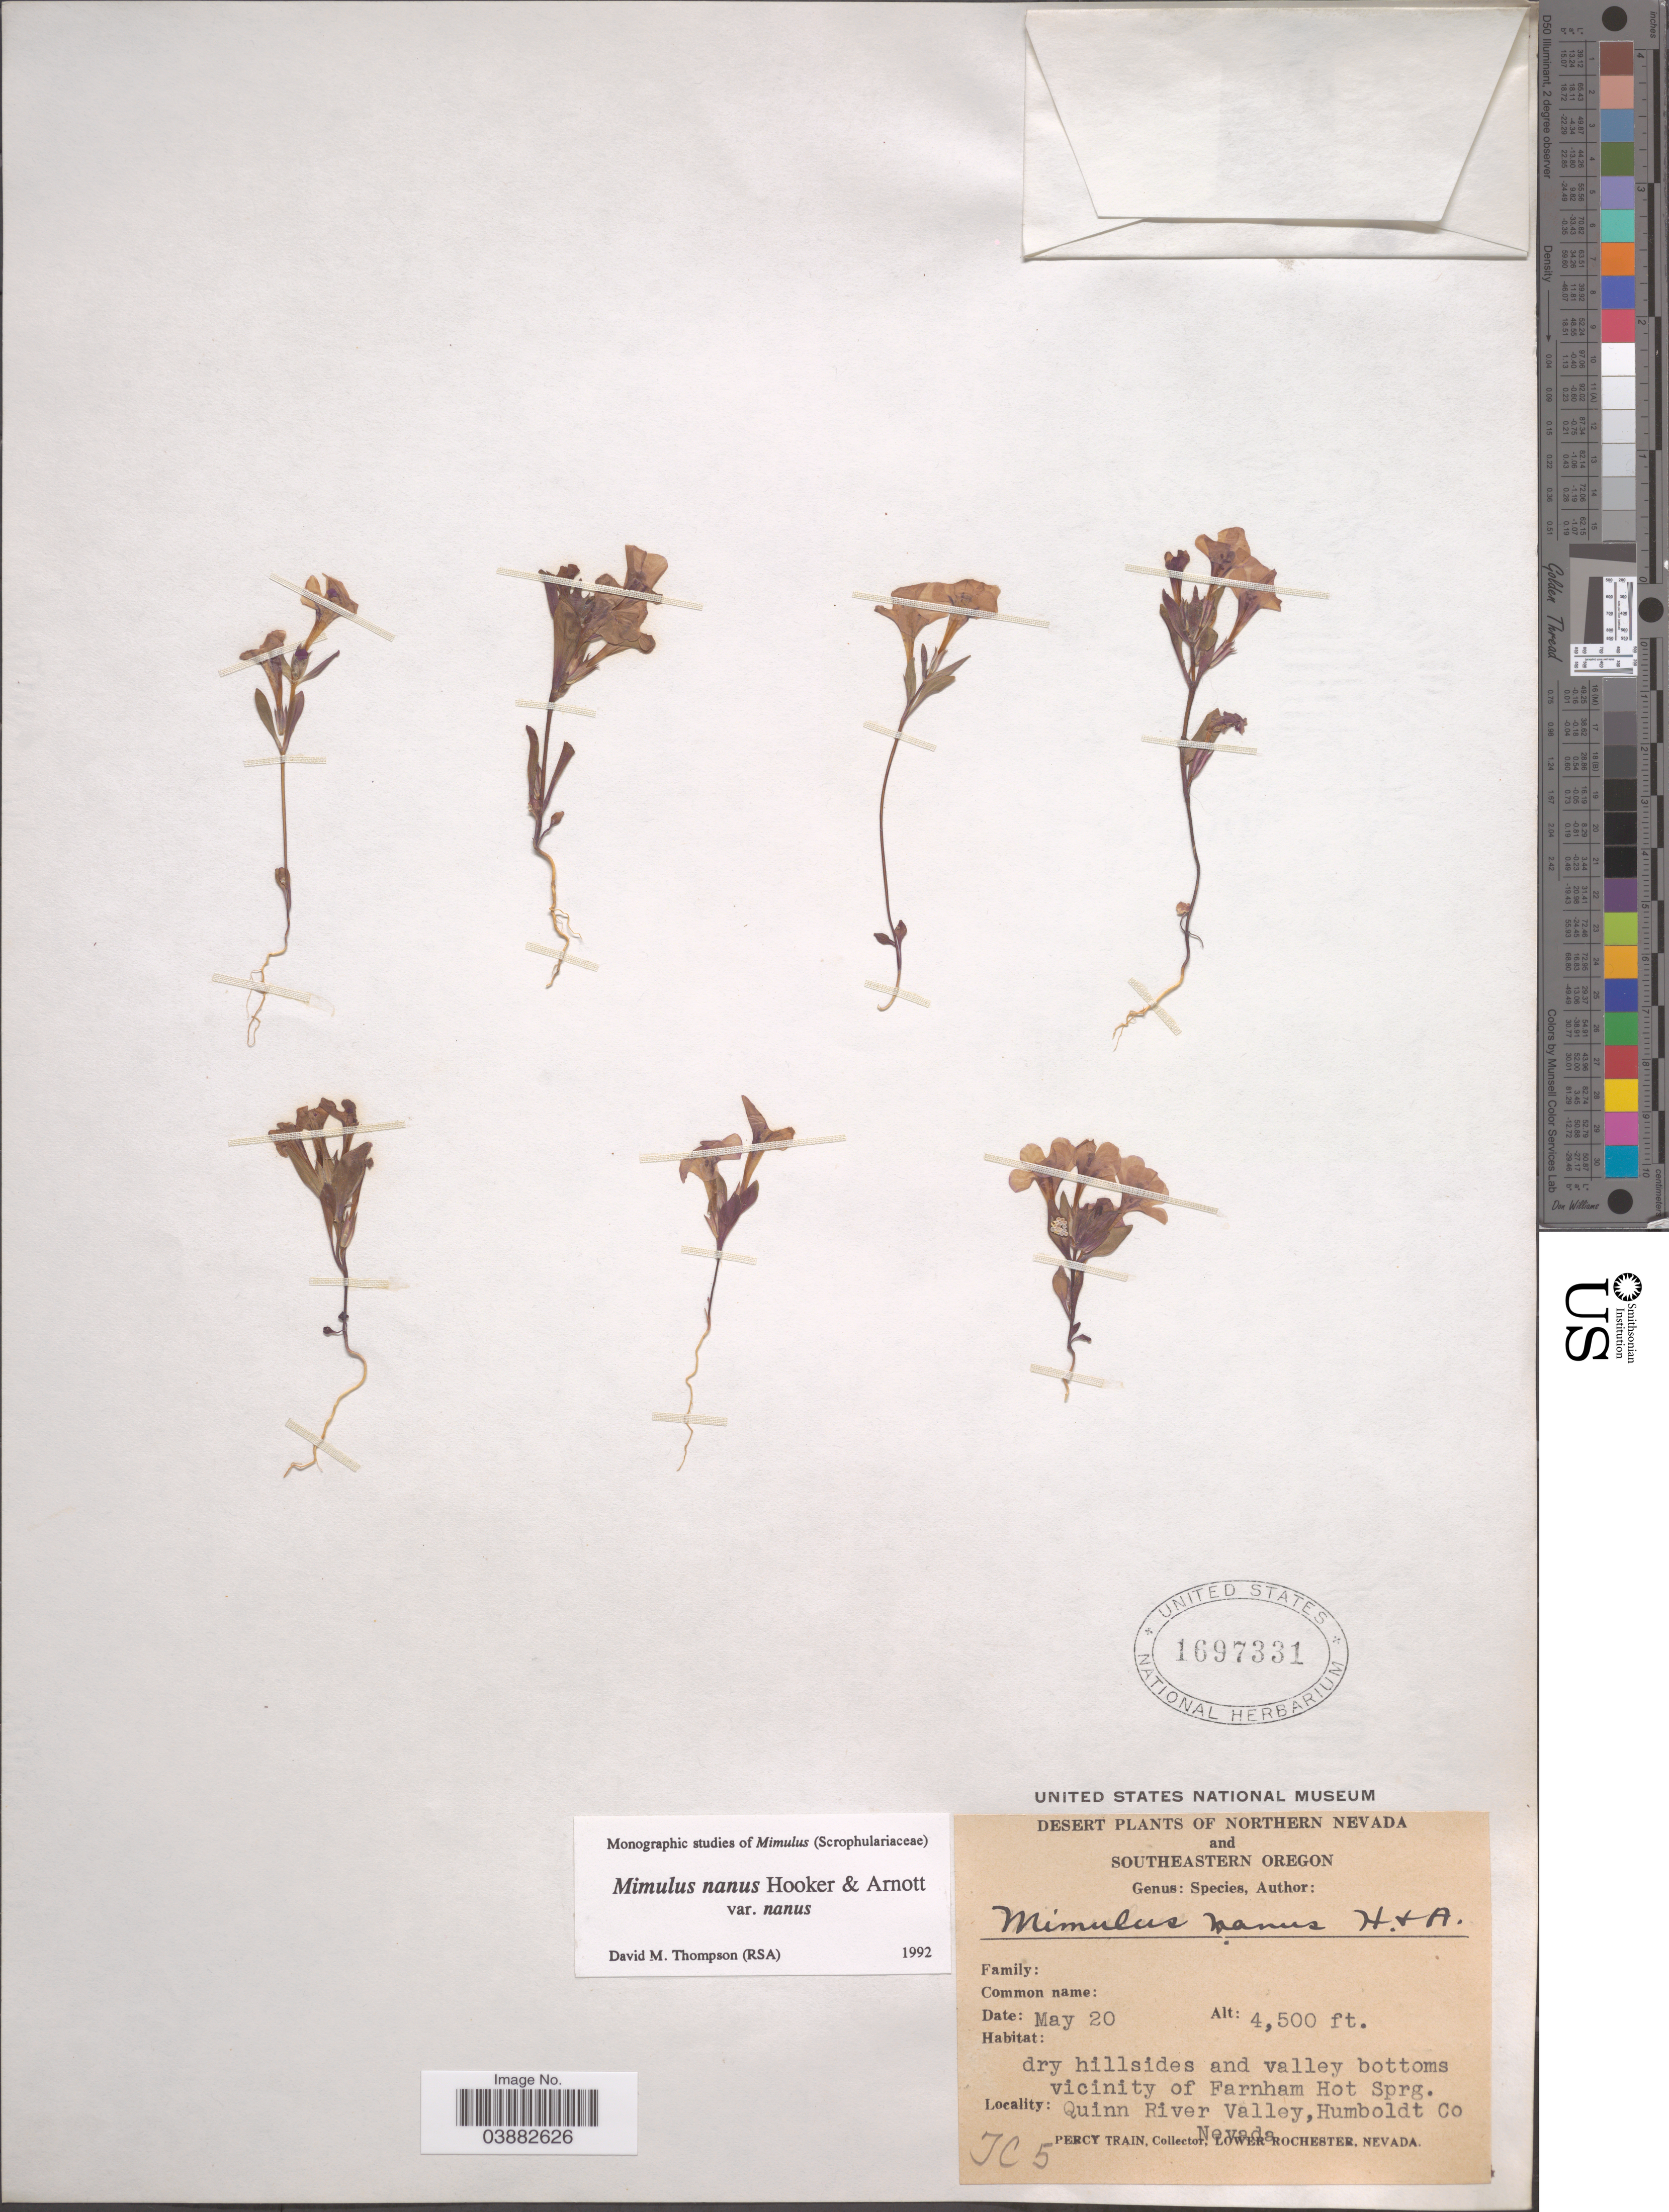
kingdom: Plantae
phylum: Tracheophyta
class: Magnoliopsida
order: Lamiales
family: Phrymaceae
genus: Mimulus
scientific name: Mimulus nanus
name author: Hook. & Arn.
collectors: P. Train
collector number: IC5*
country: United States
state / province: Nevada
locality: Northern Nevada. Vicinity of Farnham Hot Sprg. Quinn River Valley, Humboldt Co.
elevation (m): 1372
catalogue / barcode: US 1697331